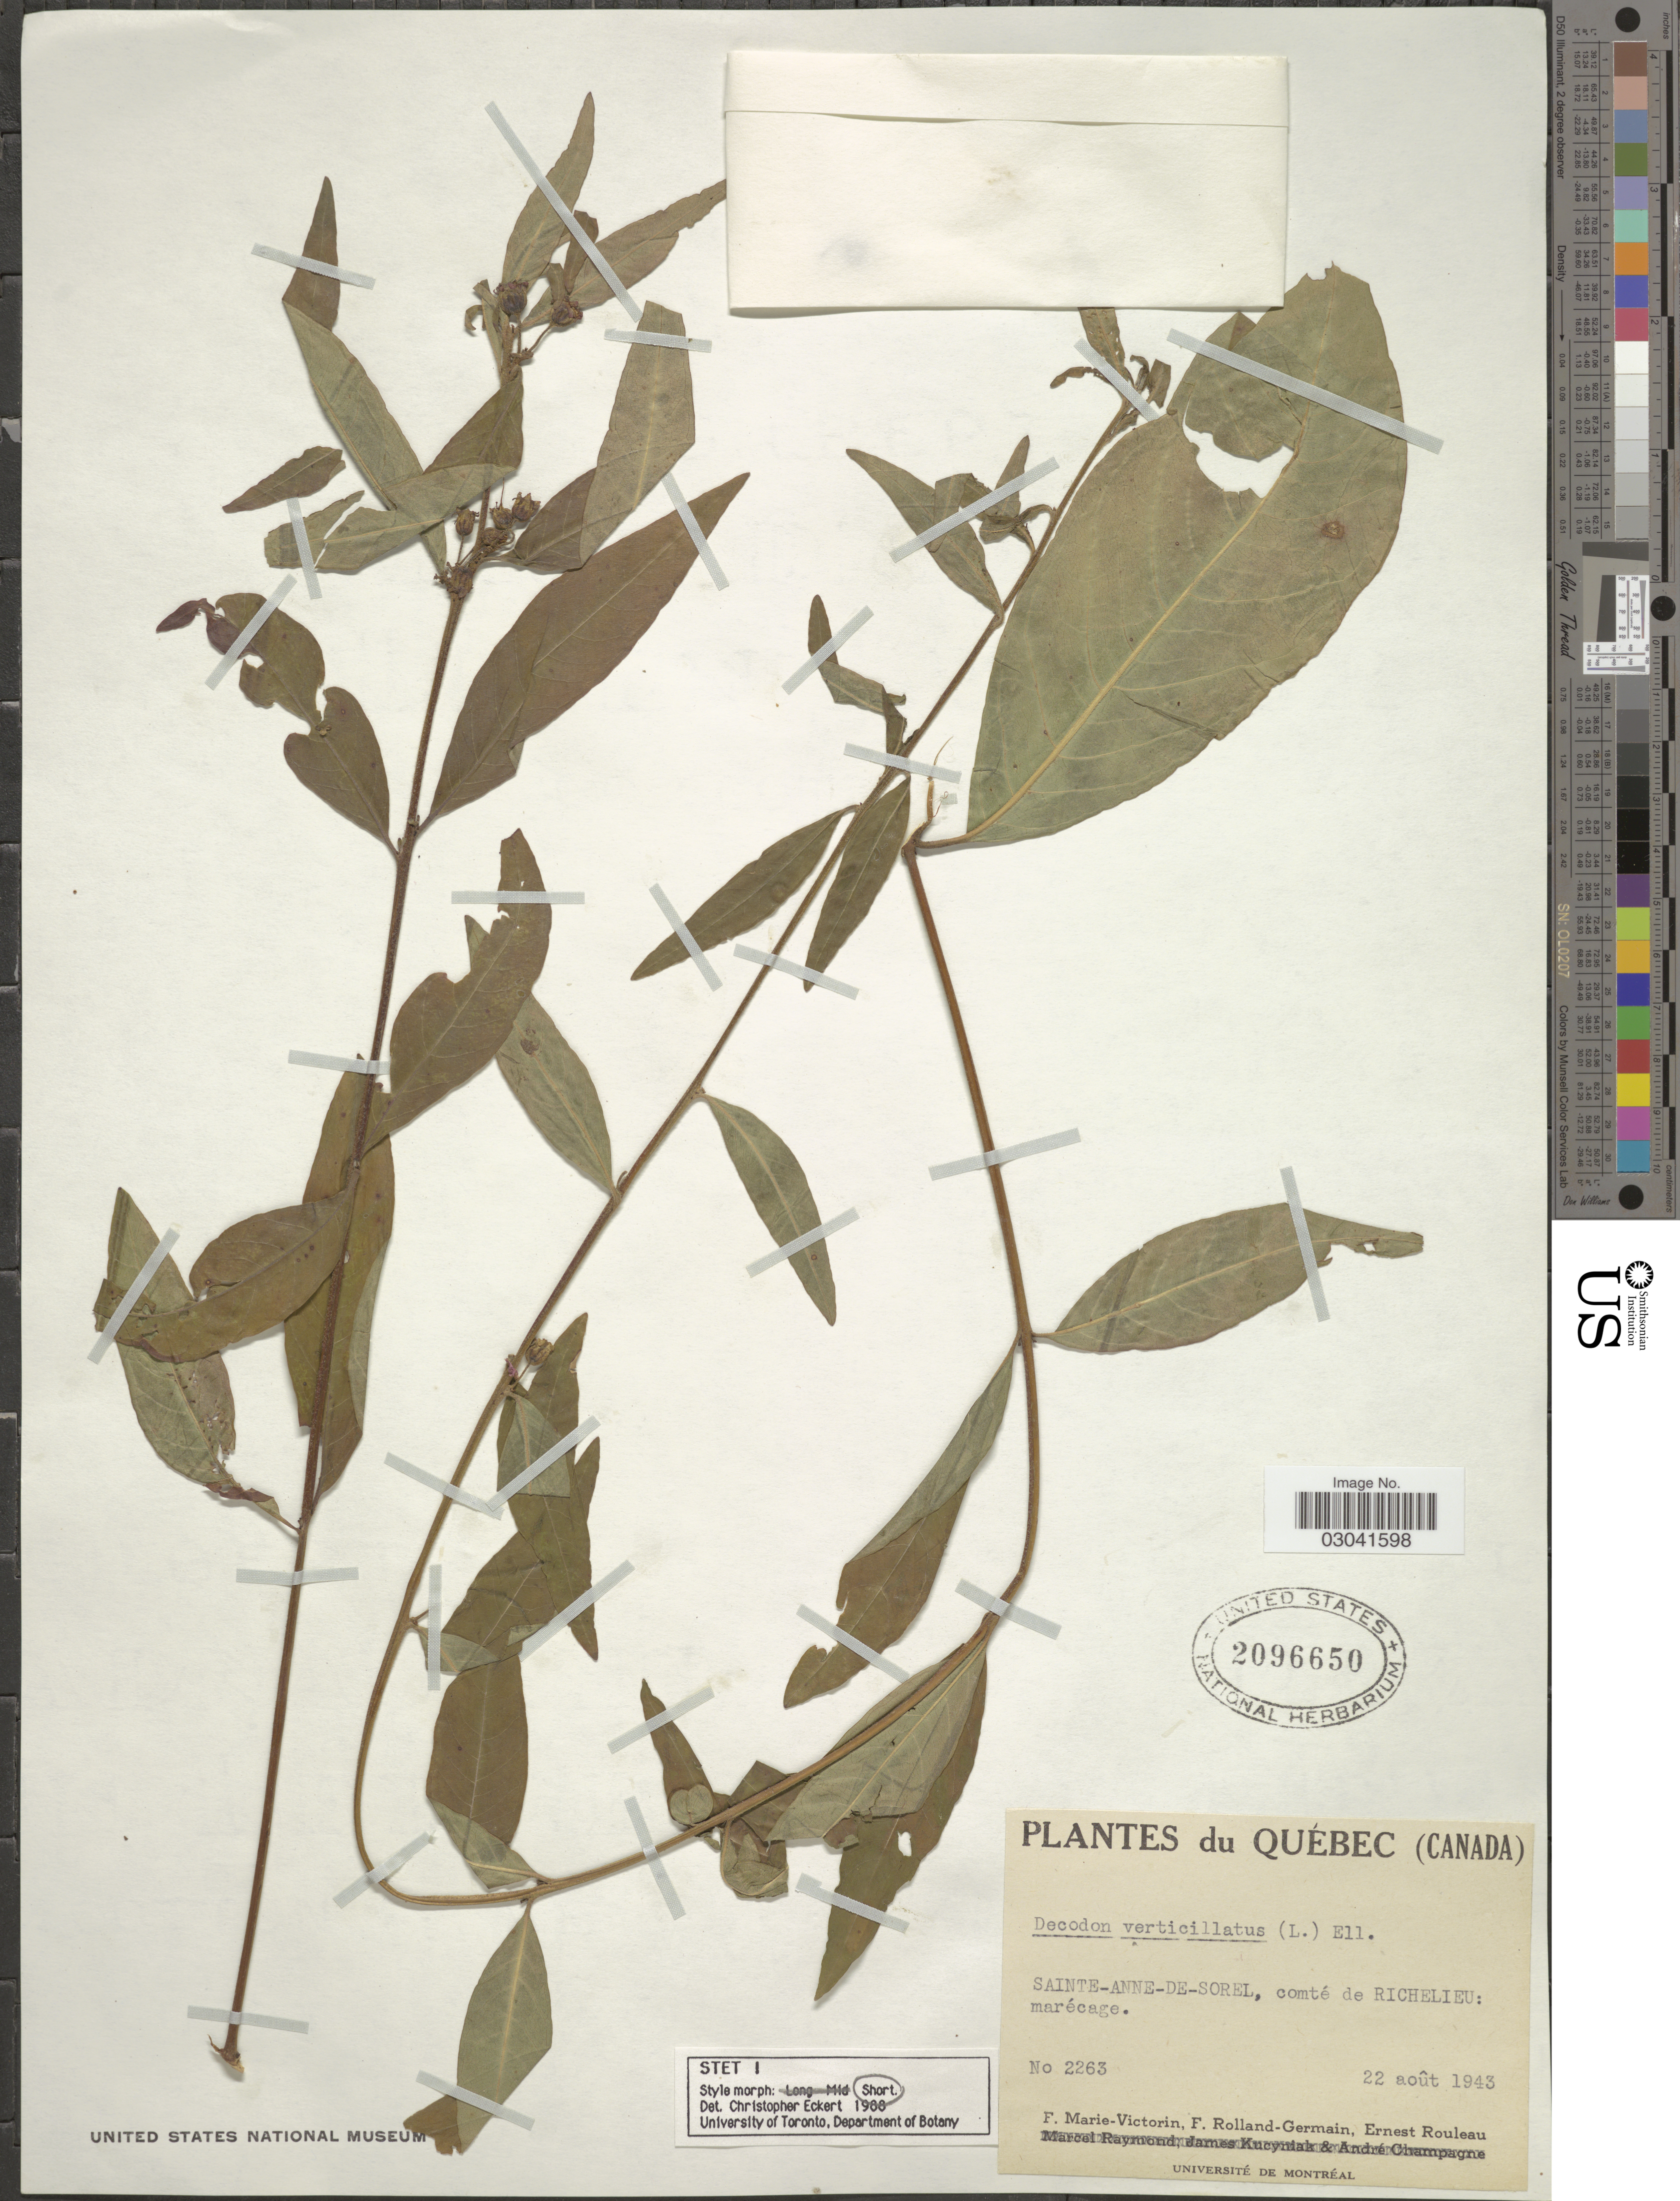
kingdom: Plantae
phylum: Tracheophyta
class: Magnoliopsida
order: Myrtales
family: Lythraceae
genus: Decodon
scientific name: Decodon verticillatus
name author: (L.) Elliott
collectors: F. Marie-Victorin, F. Rolland & J. Rouleau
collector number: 2263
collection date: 1943-08-22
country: Canada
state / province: Quebec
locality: Sainte-Anne-de-Sorel, comté de Richelieu: marécage.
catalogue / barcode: US 2096650